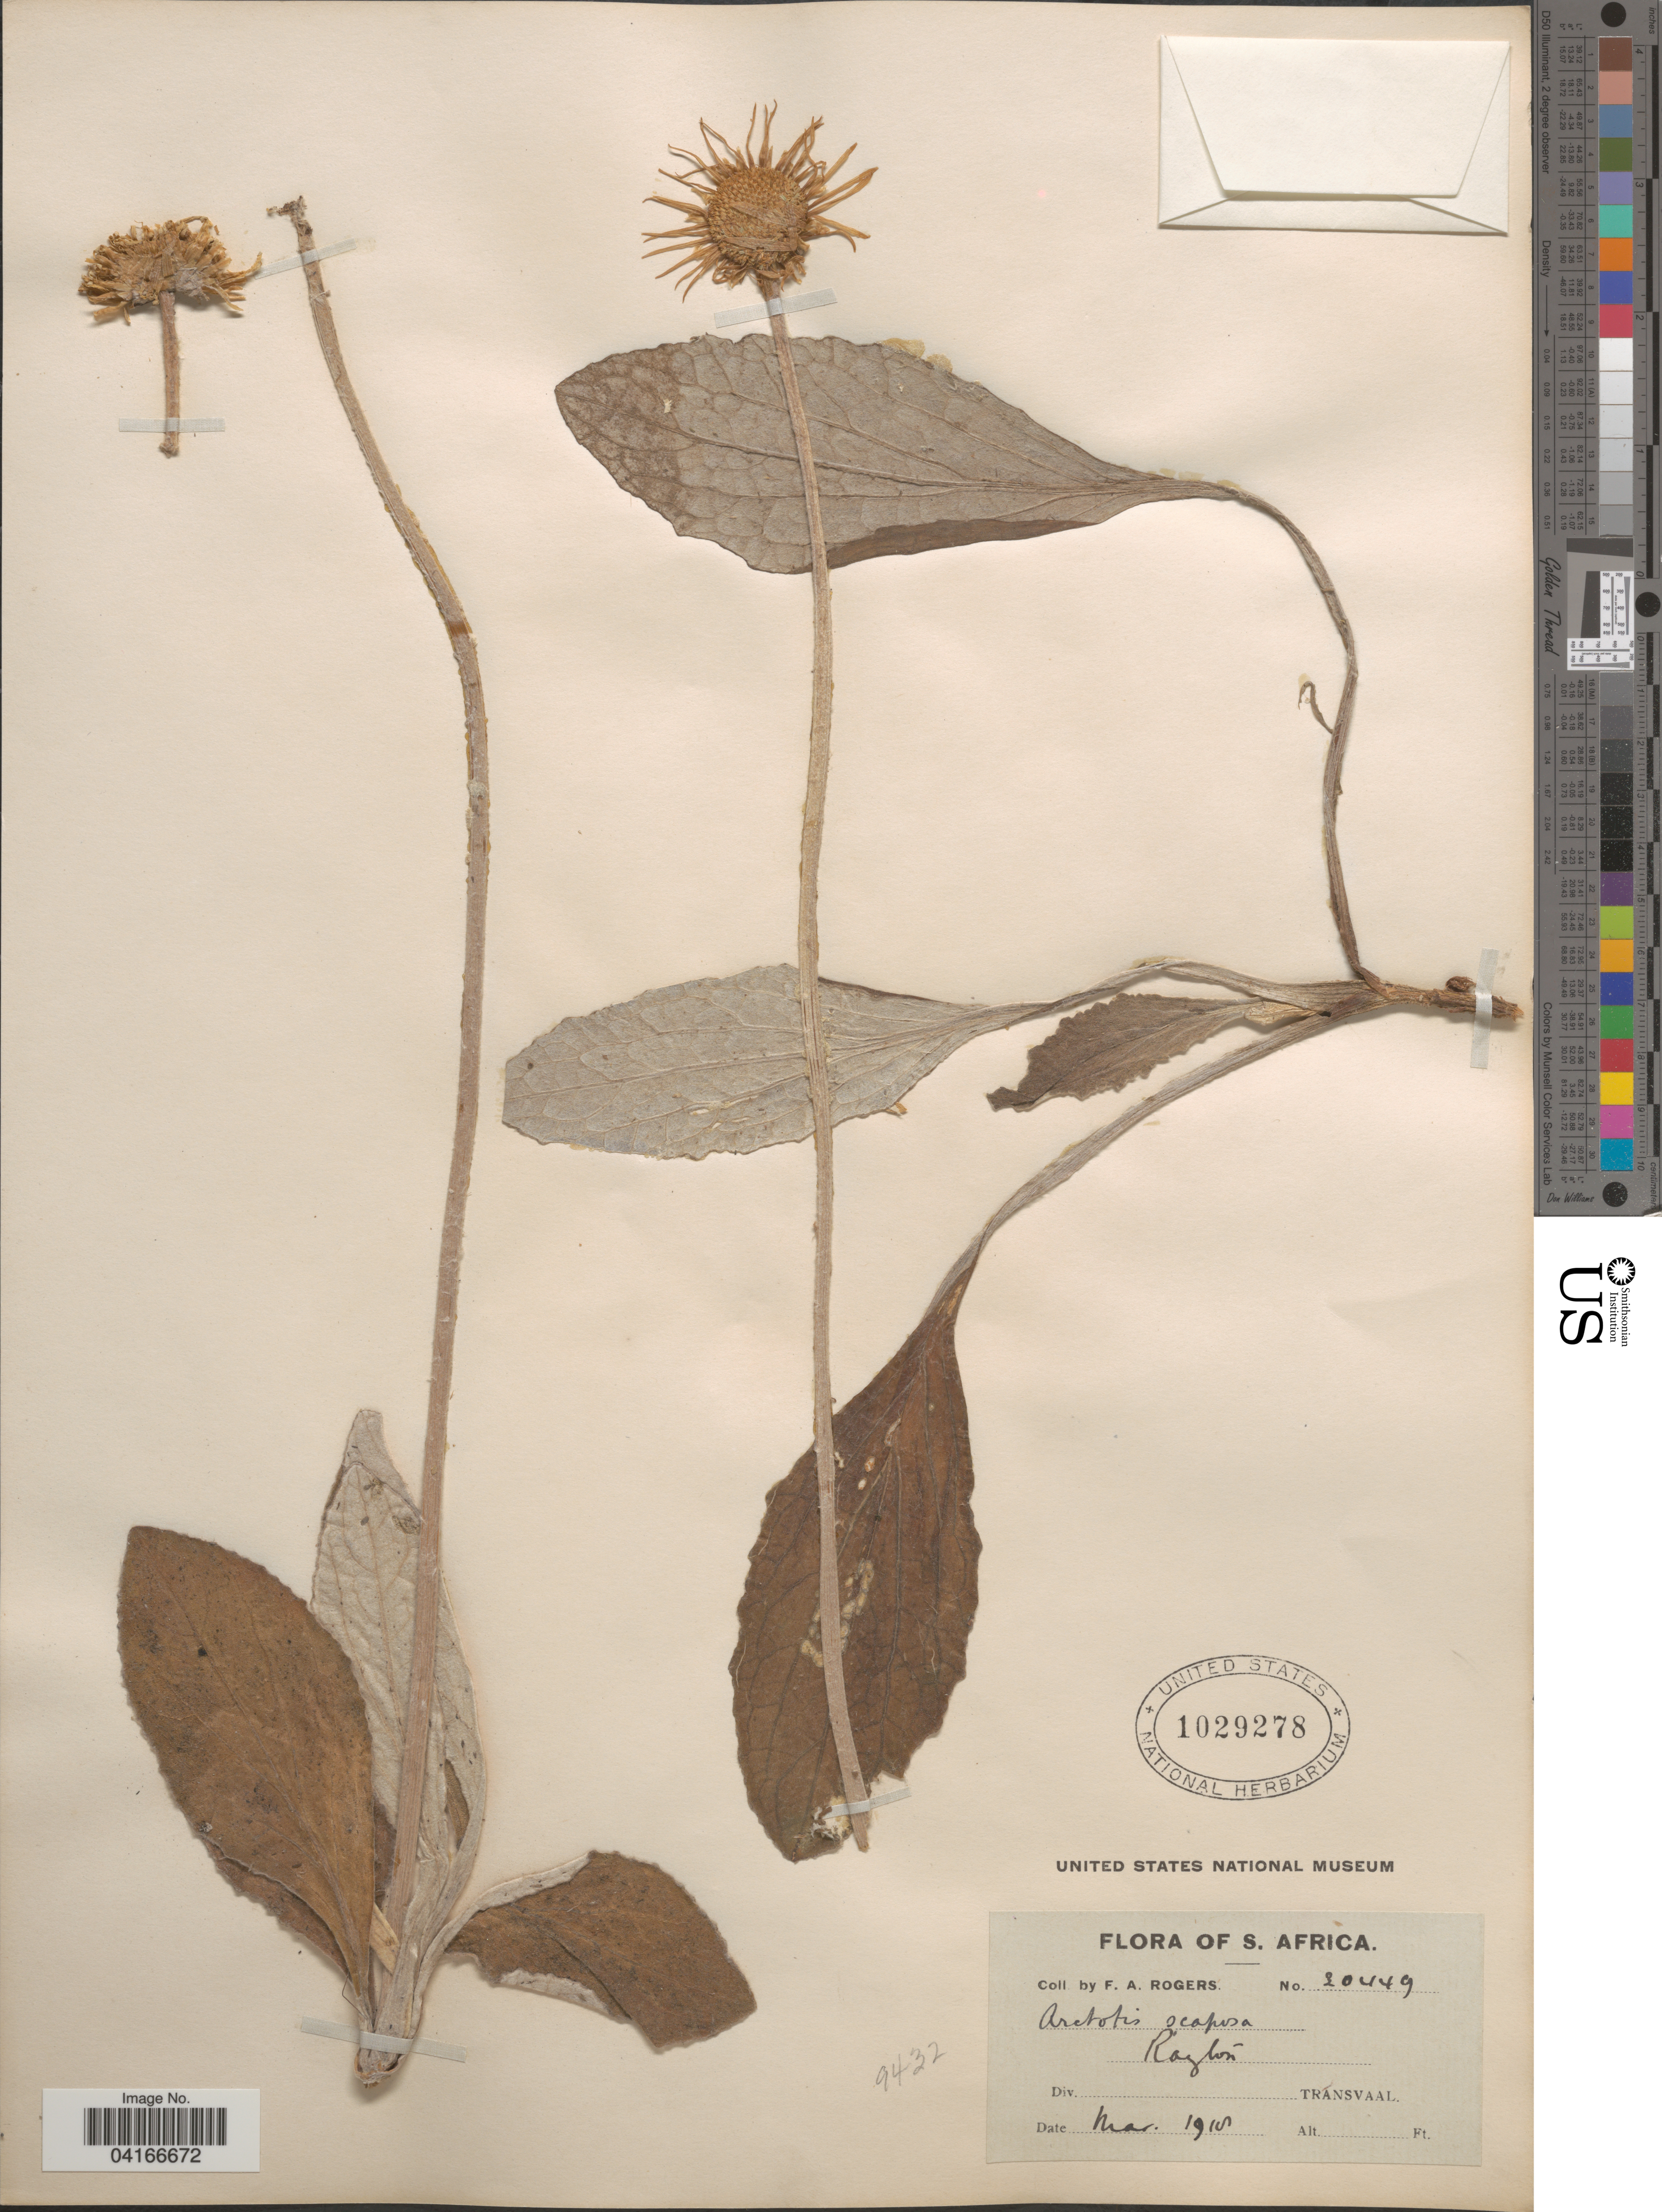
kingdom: Plantae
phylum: Tracheophyta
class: Magnoliopsida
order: Asterales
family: Asteraceae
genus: Haplocarpha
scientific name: Haplocarpha scaposa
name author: Harv.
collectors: F. A. Rogers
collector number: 20449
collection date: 1918-03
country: South Africa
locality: Rayton. Div. Transvaal.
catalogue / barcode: US 1029278